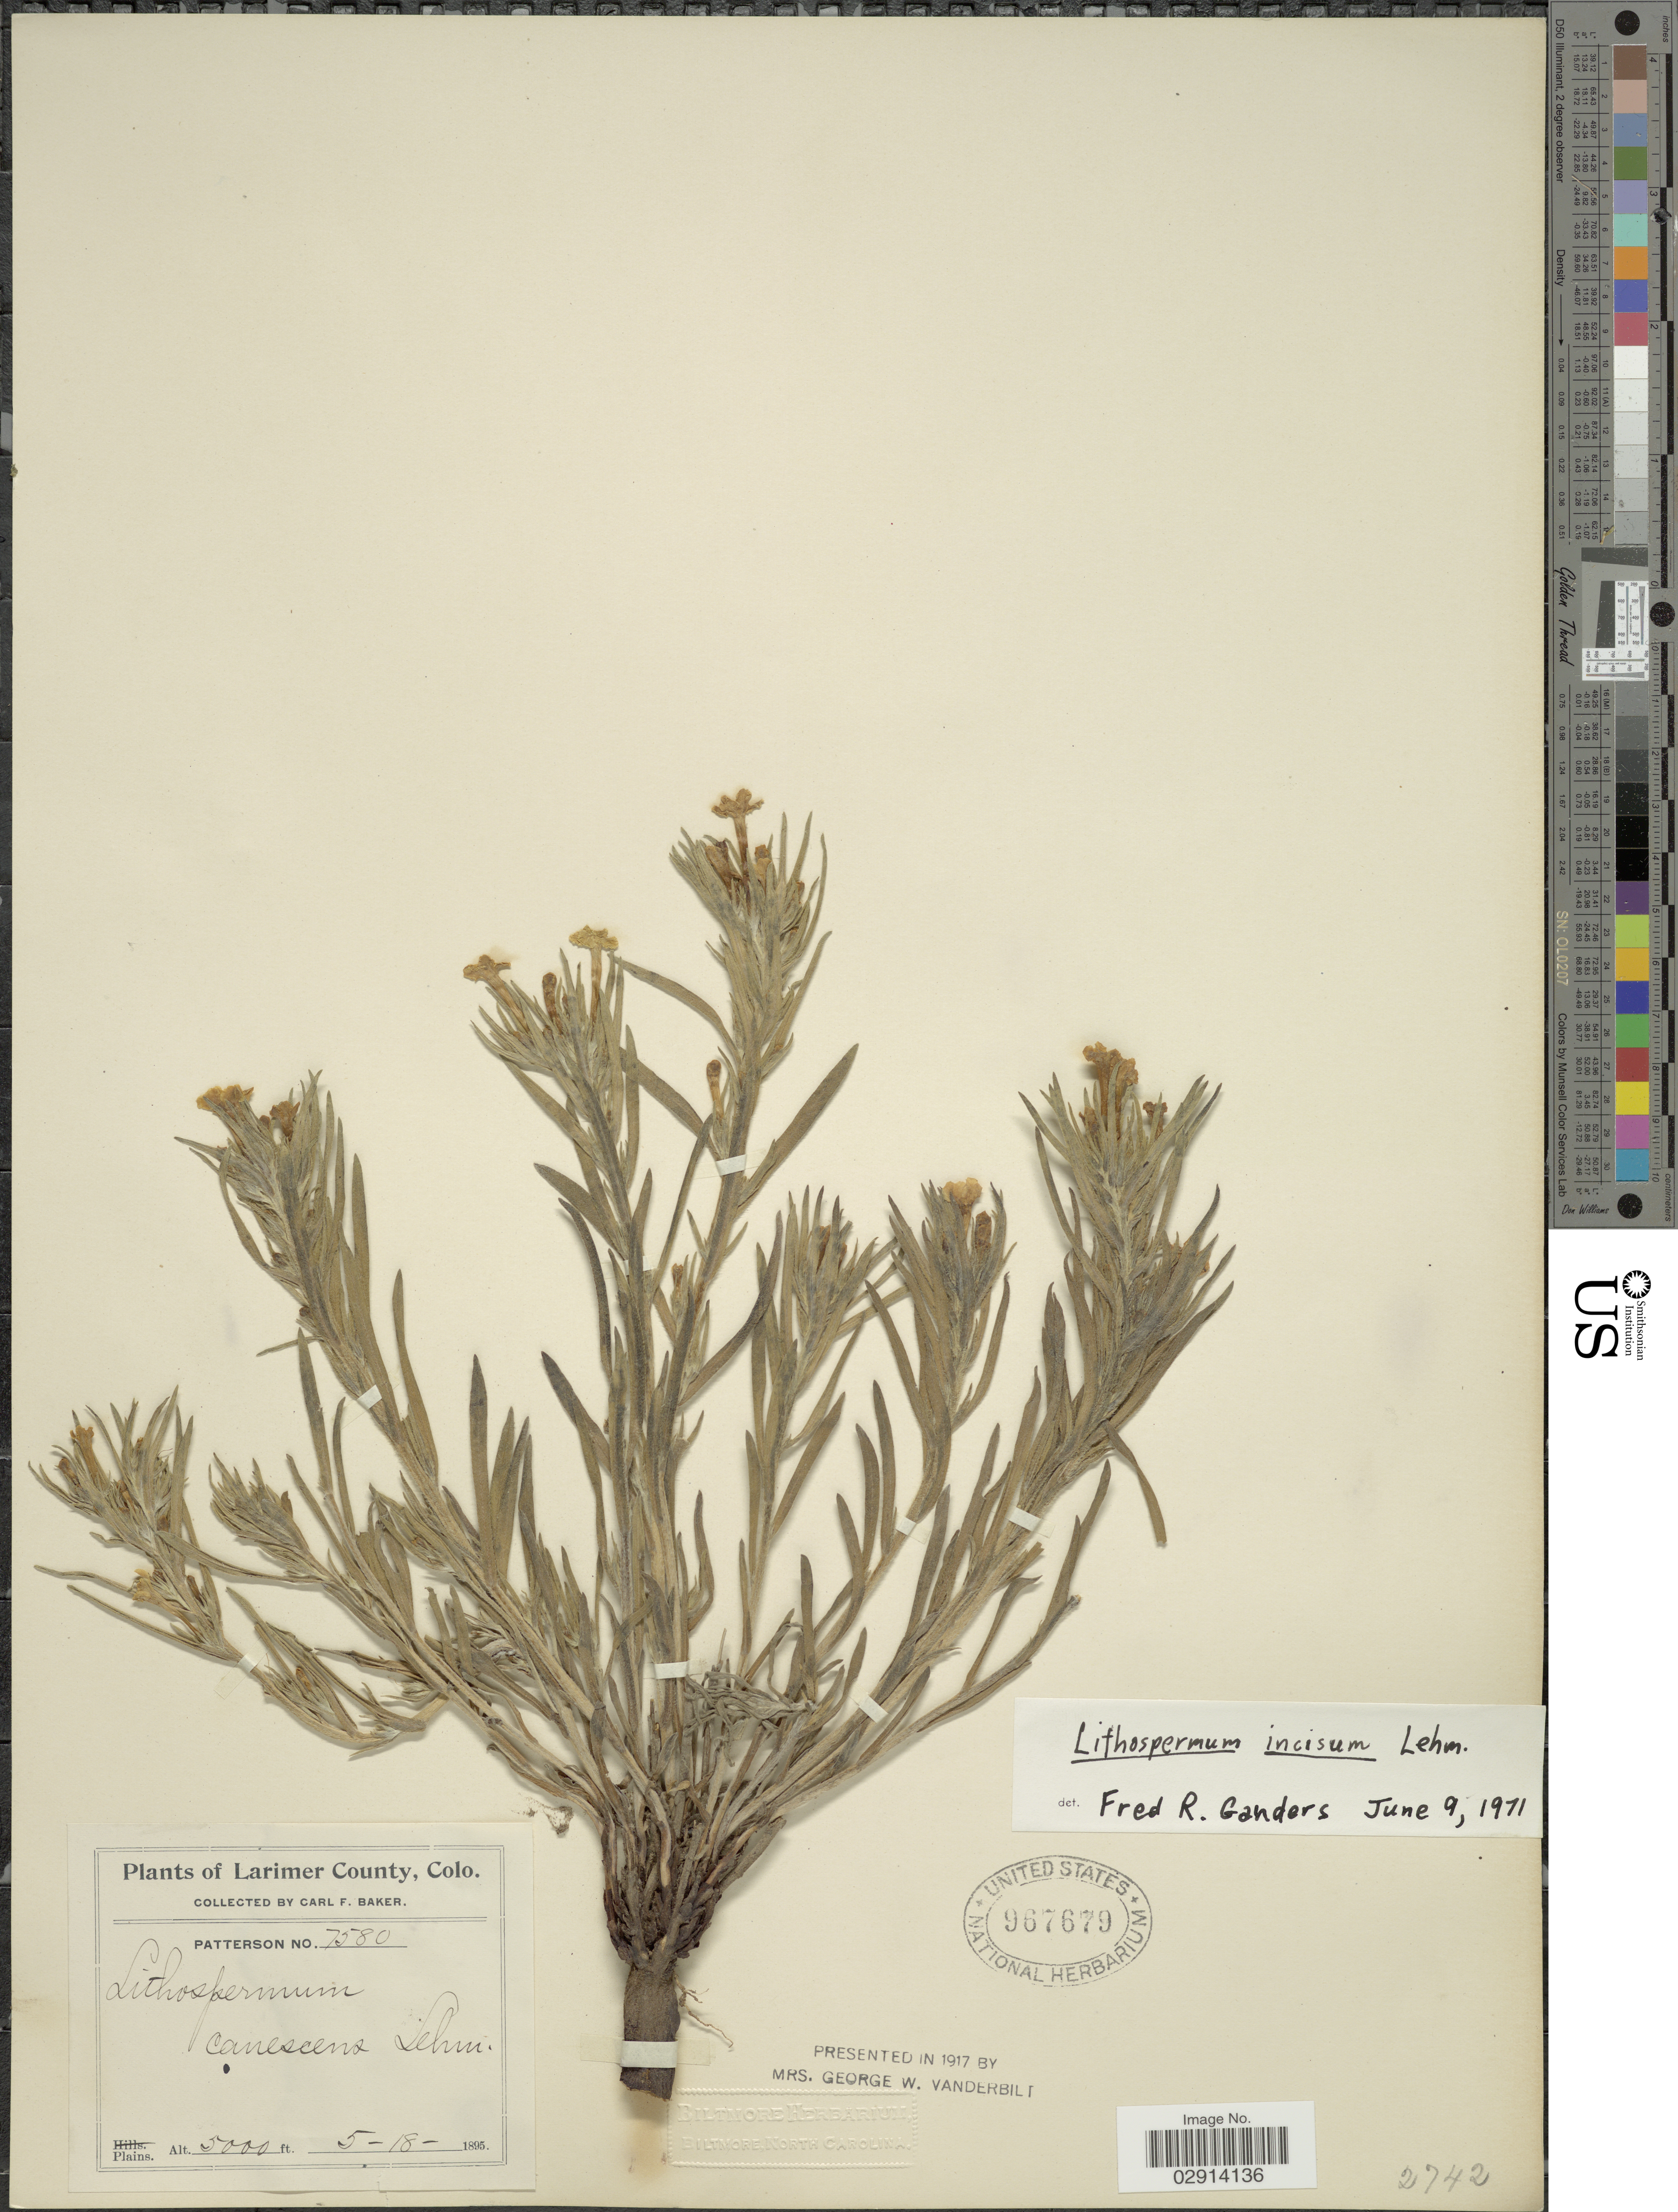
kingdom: Plantae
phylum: Tracheophyta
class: Magnoliopsida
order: Boraginales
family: Boraginaceae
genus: Lithospermum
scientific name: Lithospermum incisum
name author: Lehm.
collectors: C. F. Baker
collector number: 7580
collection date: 1895-05-18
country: United States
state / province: Colorado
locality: Larimer County, Colo. Plains.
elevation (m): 1524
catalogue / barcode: US 967679